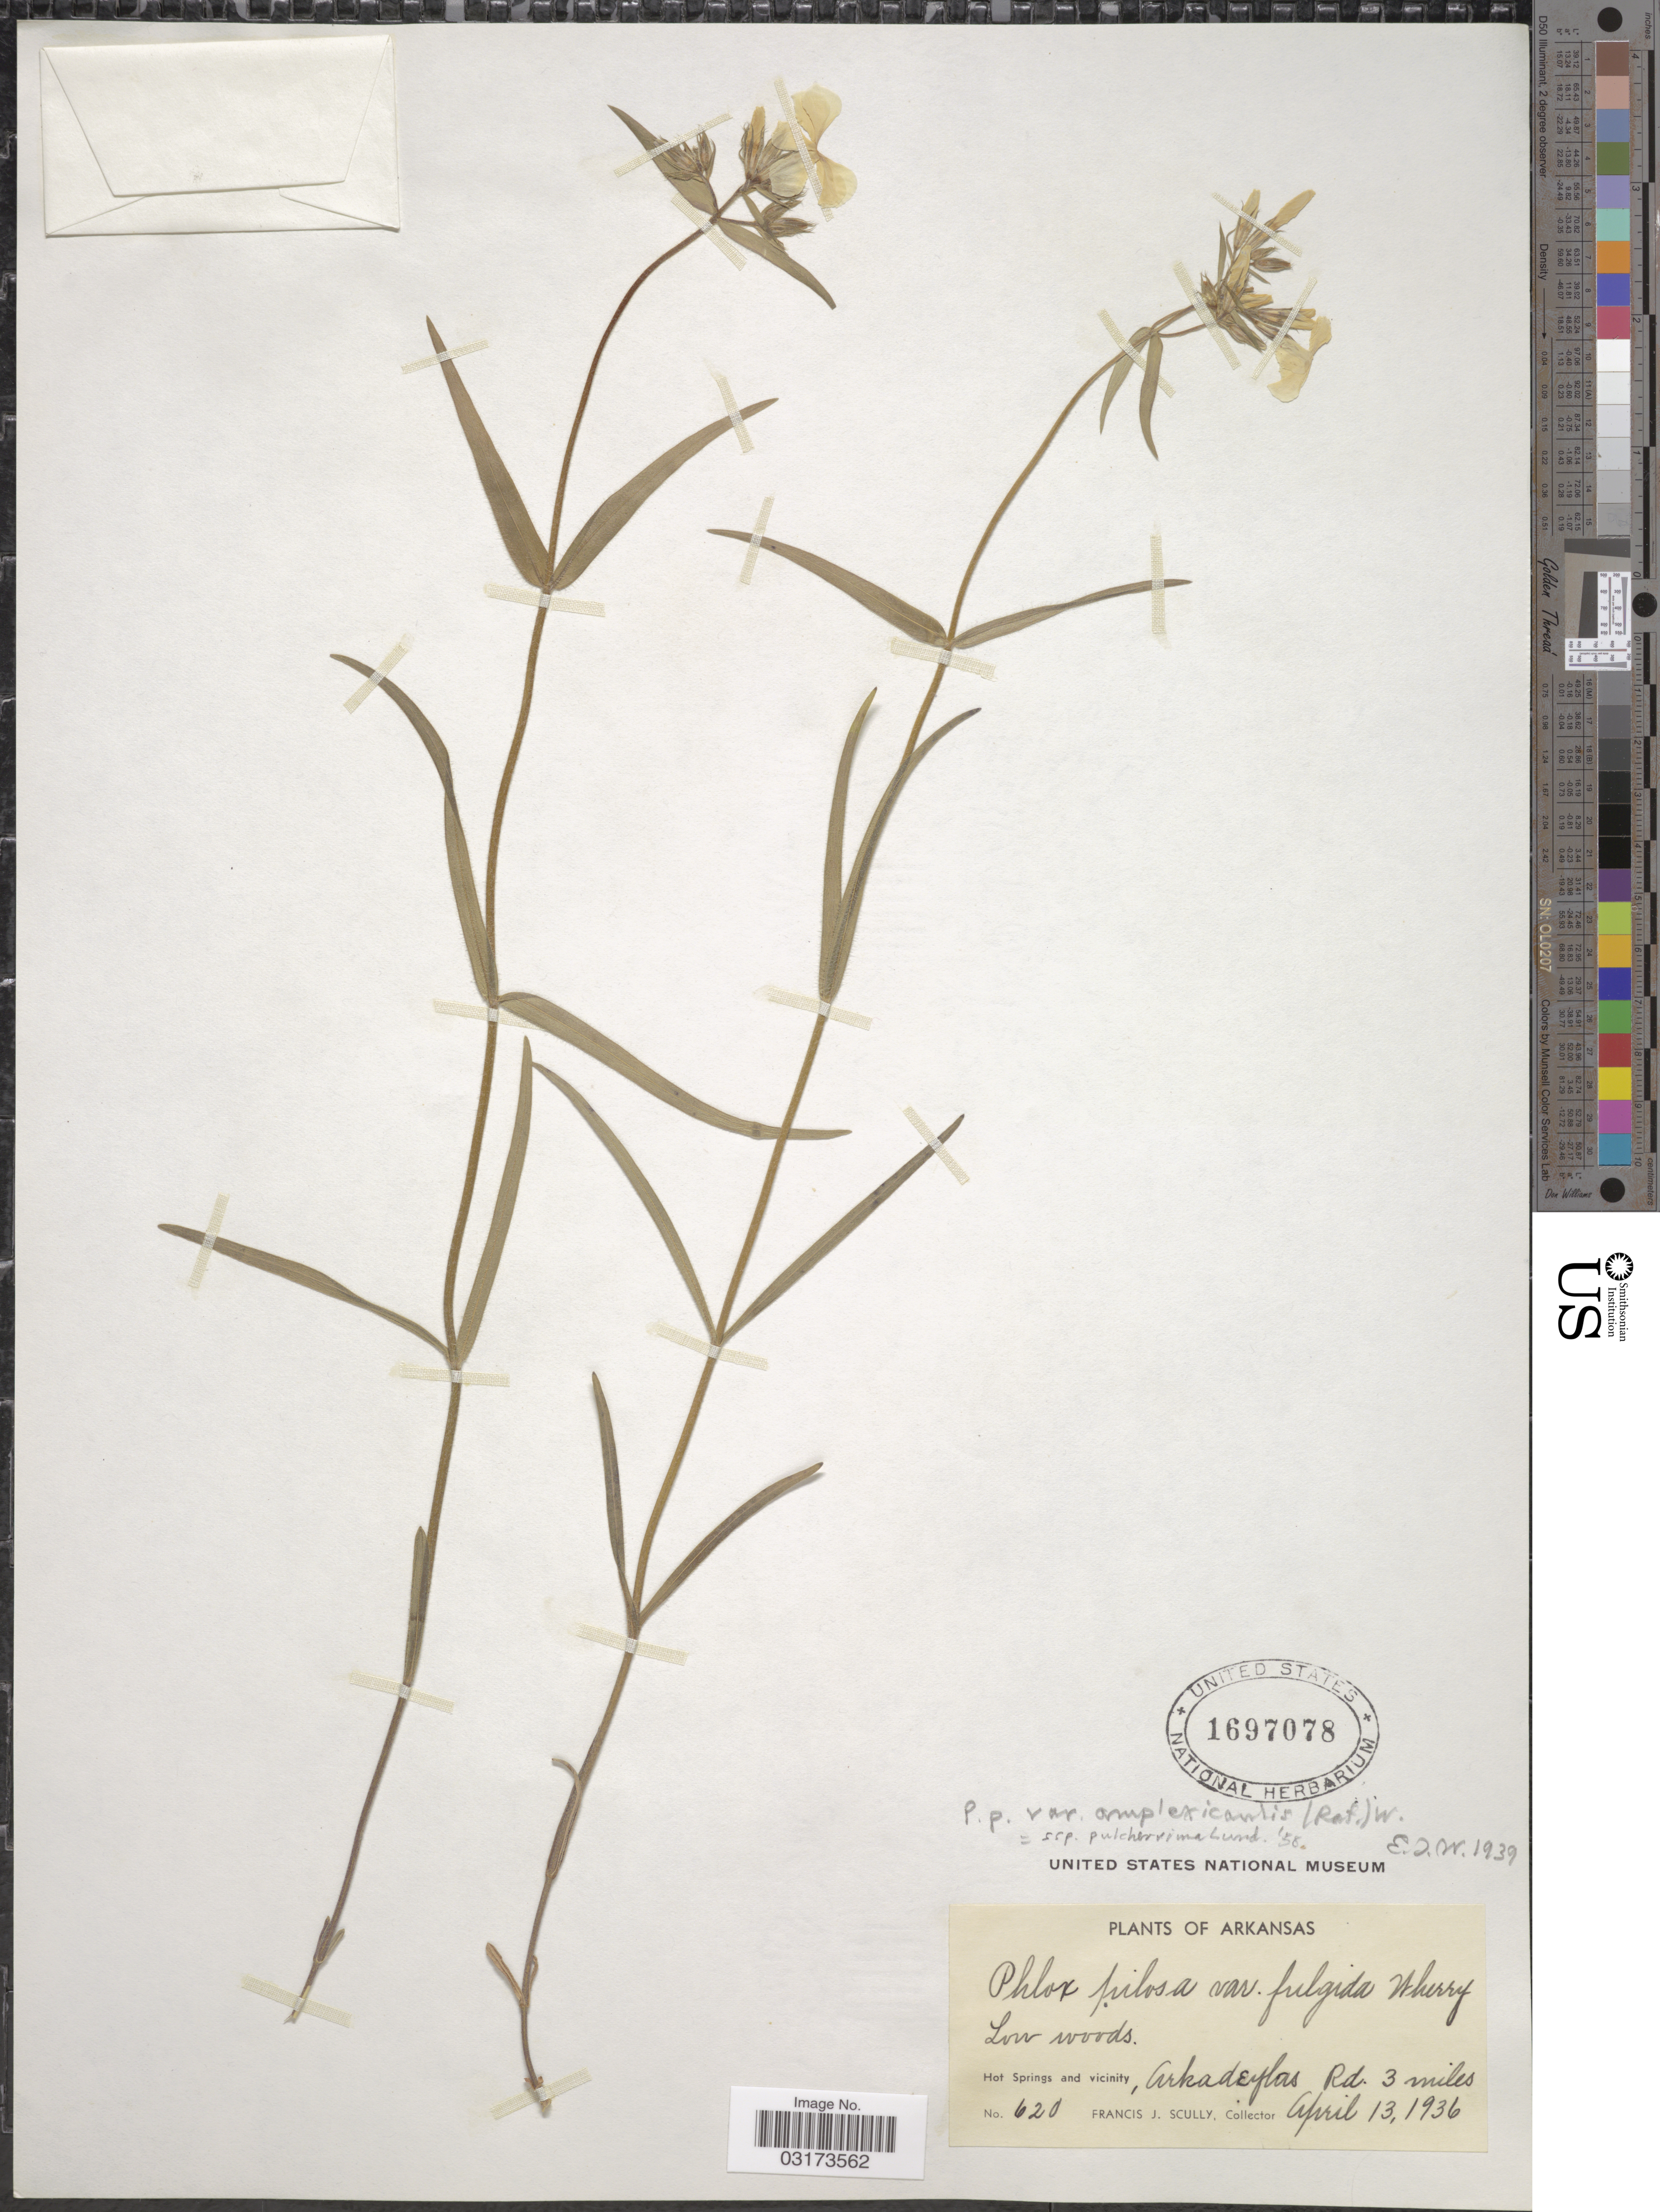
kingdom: Plantae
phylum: Tracheophyta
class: Magnoliopsida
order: Ericales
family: Polemoniaceae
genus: Phlox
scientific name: Phlox pilosa subsp. pulcherrima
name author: Lundell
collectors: F. J. Scully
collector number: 620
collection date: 1936-04-13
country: United States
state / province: Arkansas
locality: Hot Springs and vicinity, Arkadelphia Rd. 3 miles.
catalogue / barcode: US 1697078